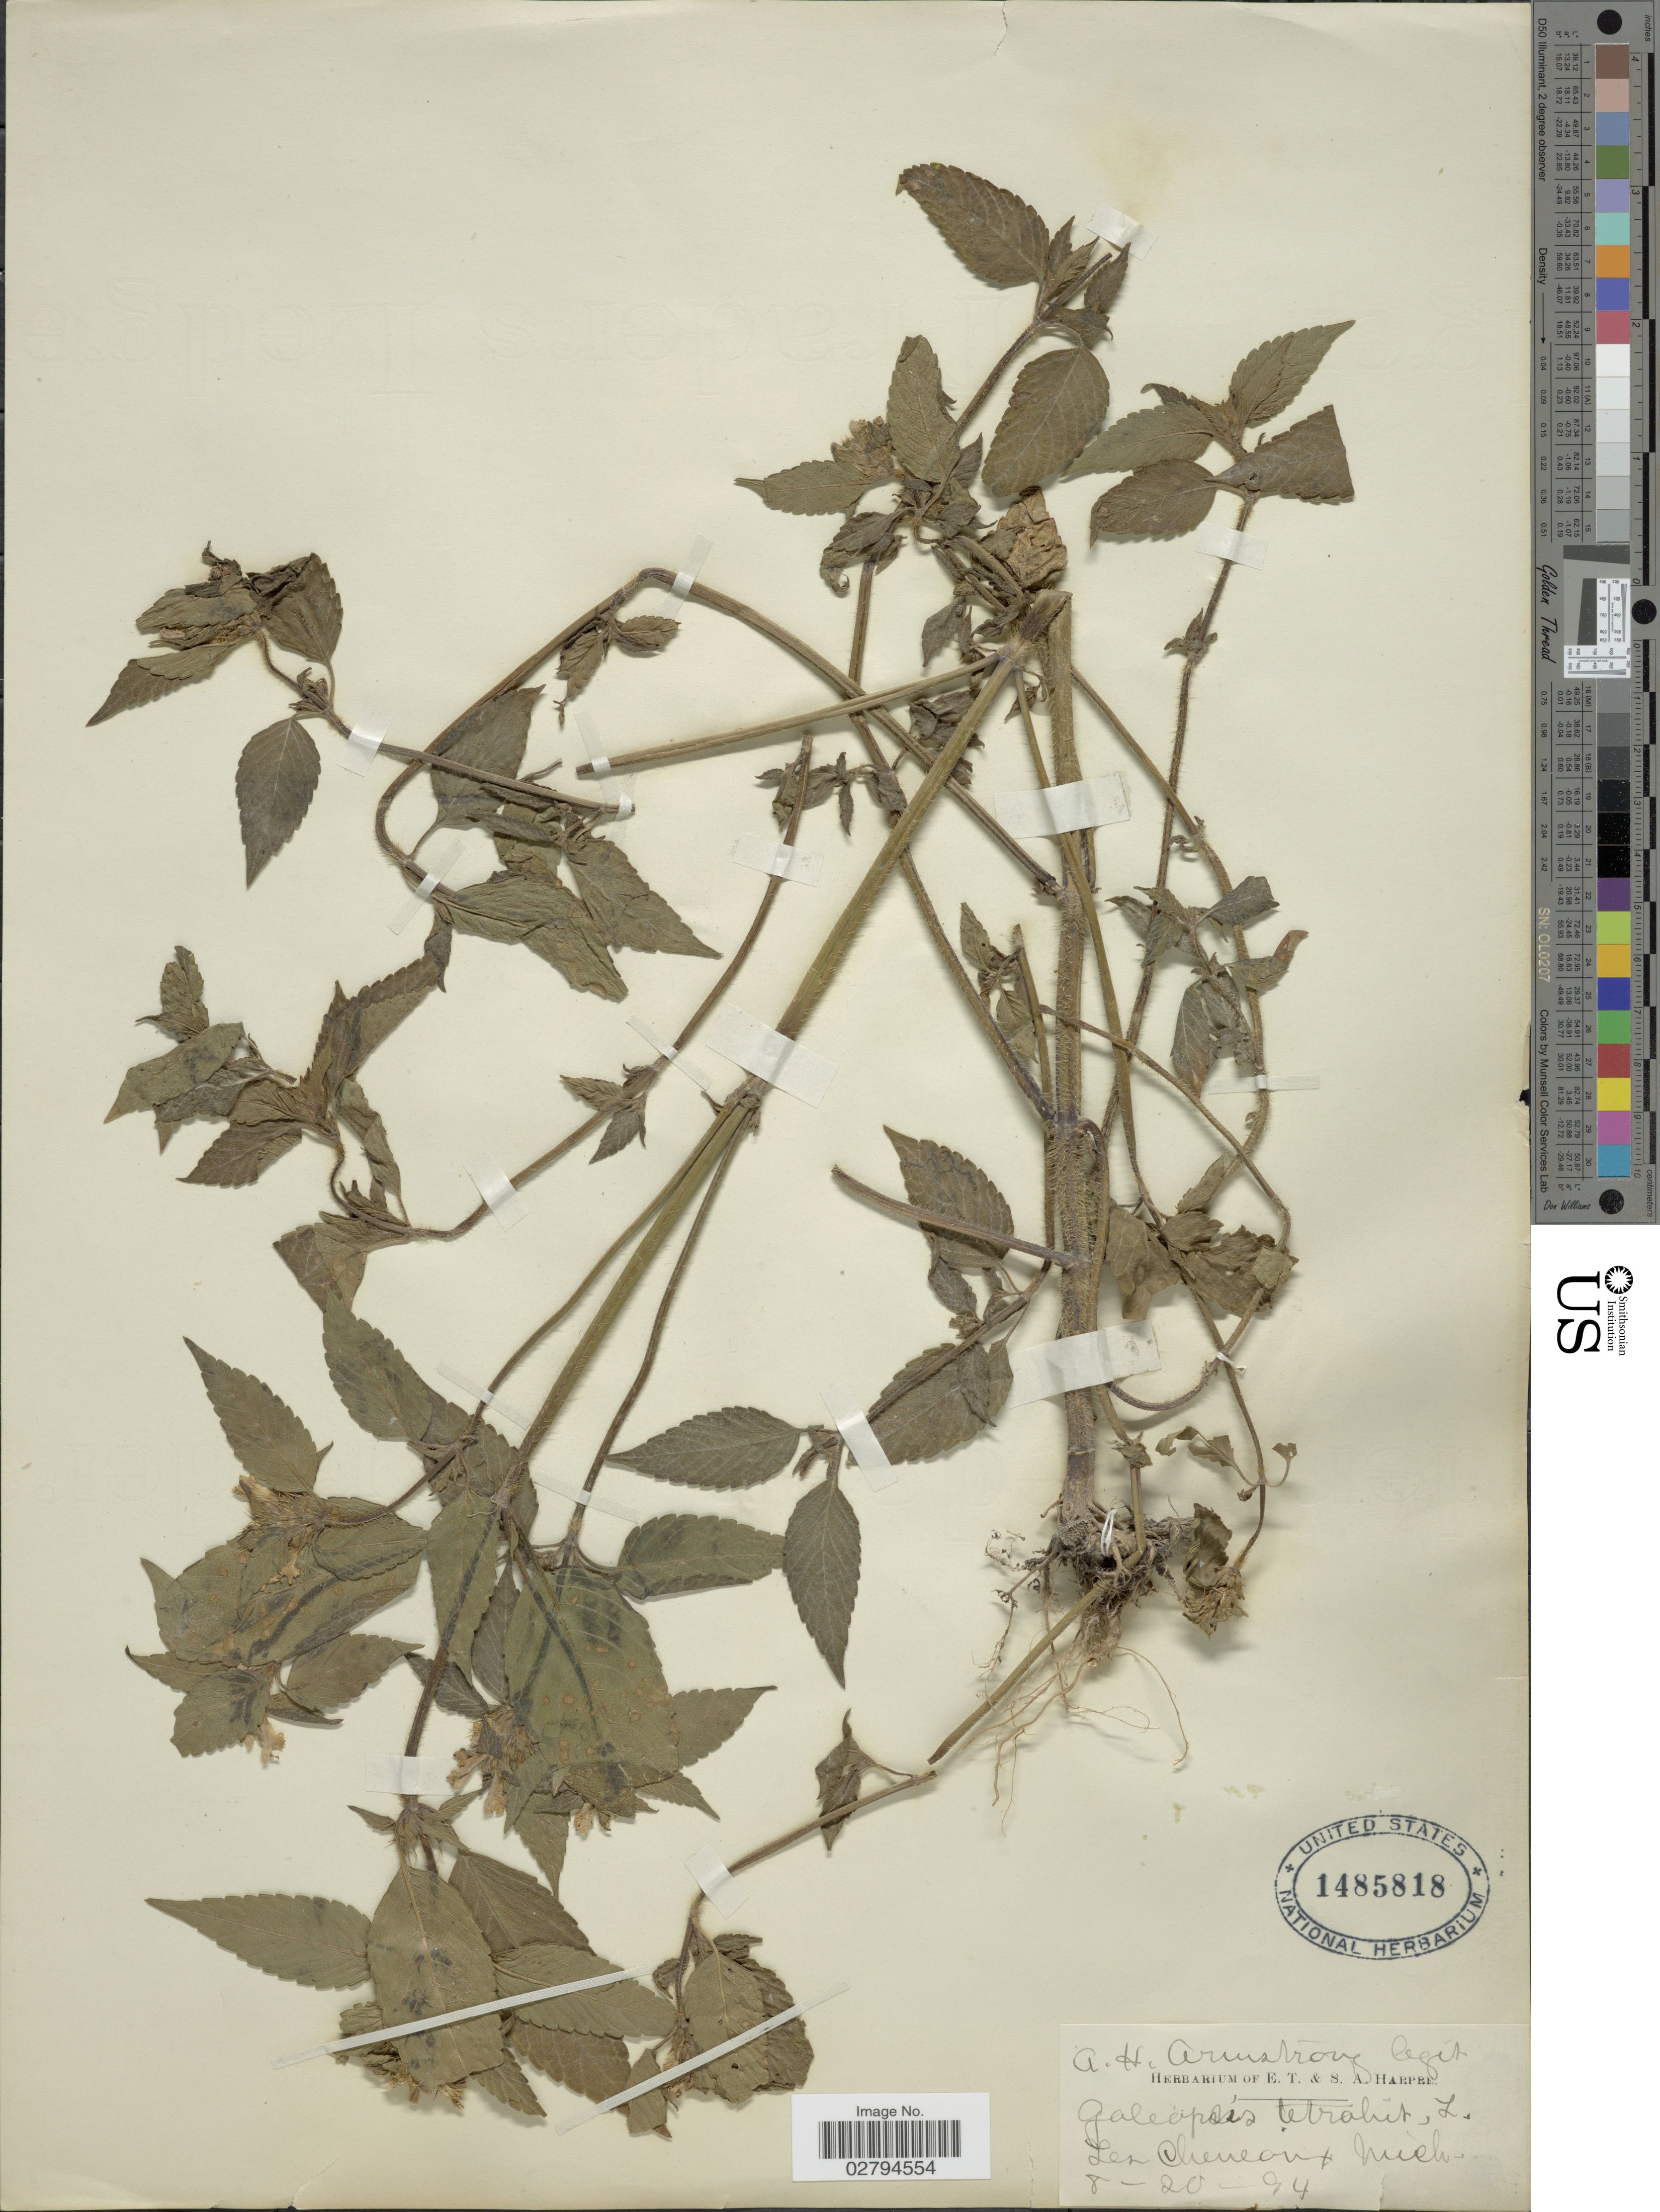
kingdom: Plantae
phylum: Tracheophyta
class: Magnoliopsida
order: Lamiales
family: Lamiaceae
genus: Galeopsis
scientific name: Galeopsis tetrahit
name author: L.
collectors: A. Armstrong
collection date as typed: Transcribed d/m/y: 20/8/94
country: United States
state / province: Michigan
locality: Les Cheneaux.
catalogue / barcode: US 1485818